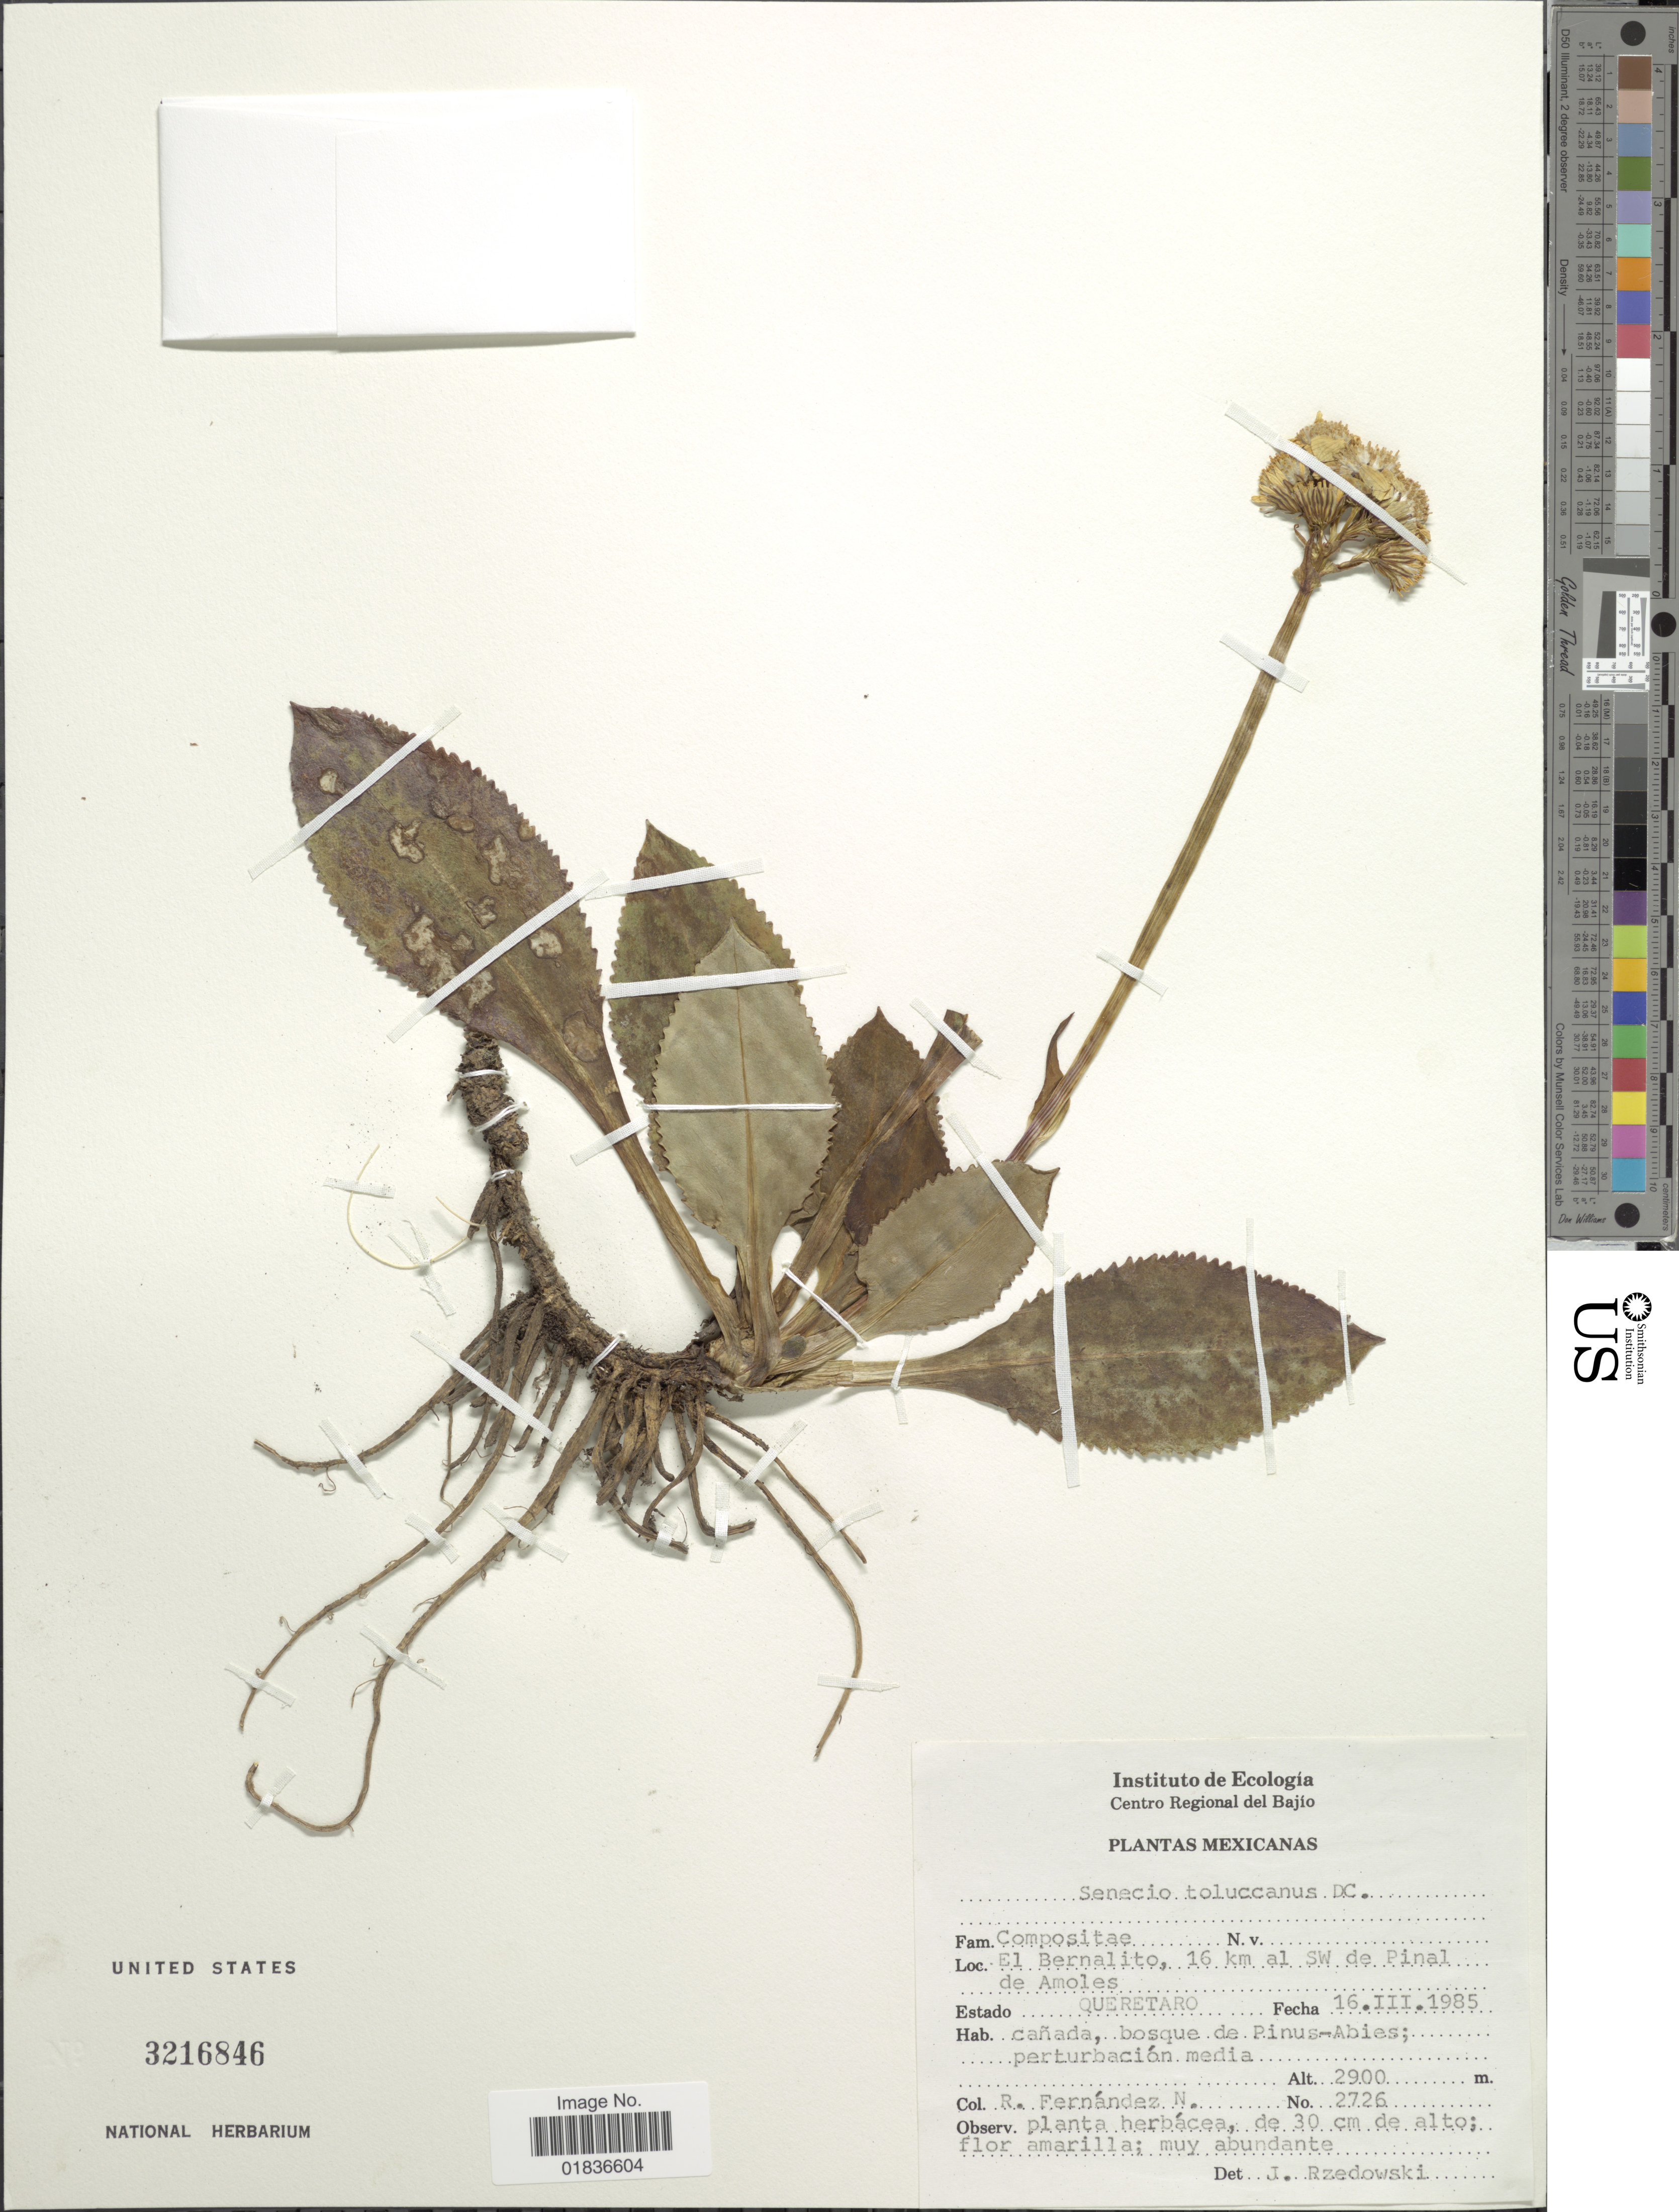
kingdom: Plantae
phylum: Tracheophyta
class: Magnoliopsida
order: Asterales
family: Asteraceae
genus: Senecio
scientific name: Senecio toluccanus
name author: DC.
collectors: R. Fernández Nava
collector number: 2726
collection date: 1985-03-16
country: Mexico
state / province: Querétaro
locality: El Bernalito, 16 km al SW de Pinal de Amoles.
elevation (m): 2900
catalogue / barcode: US 3216846